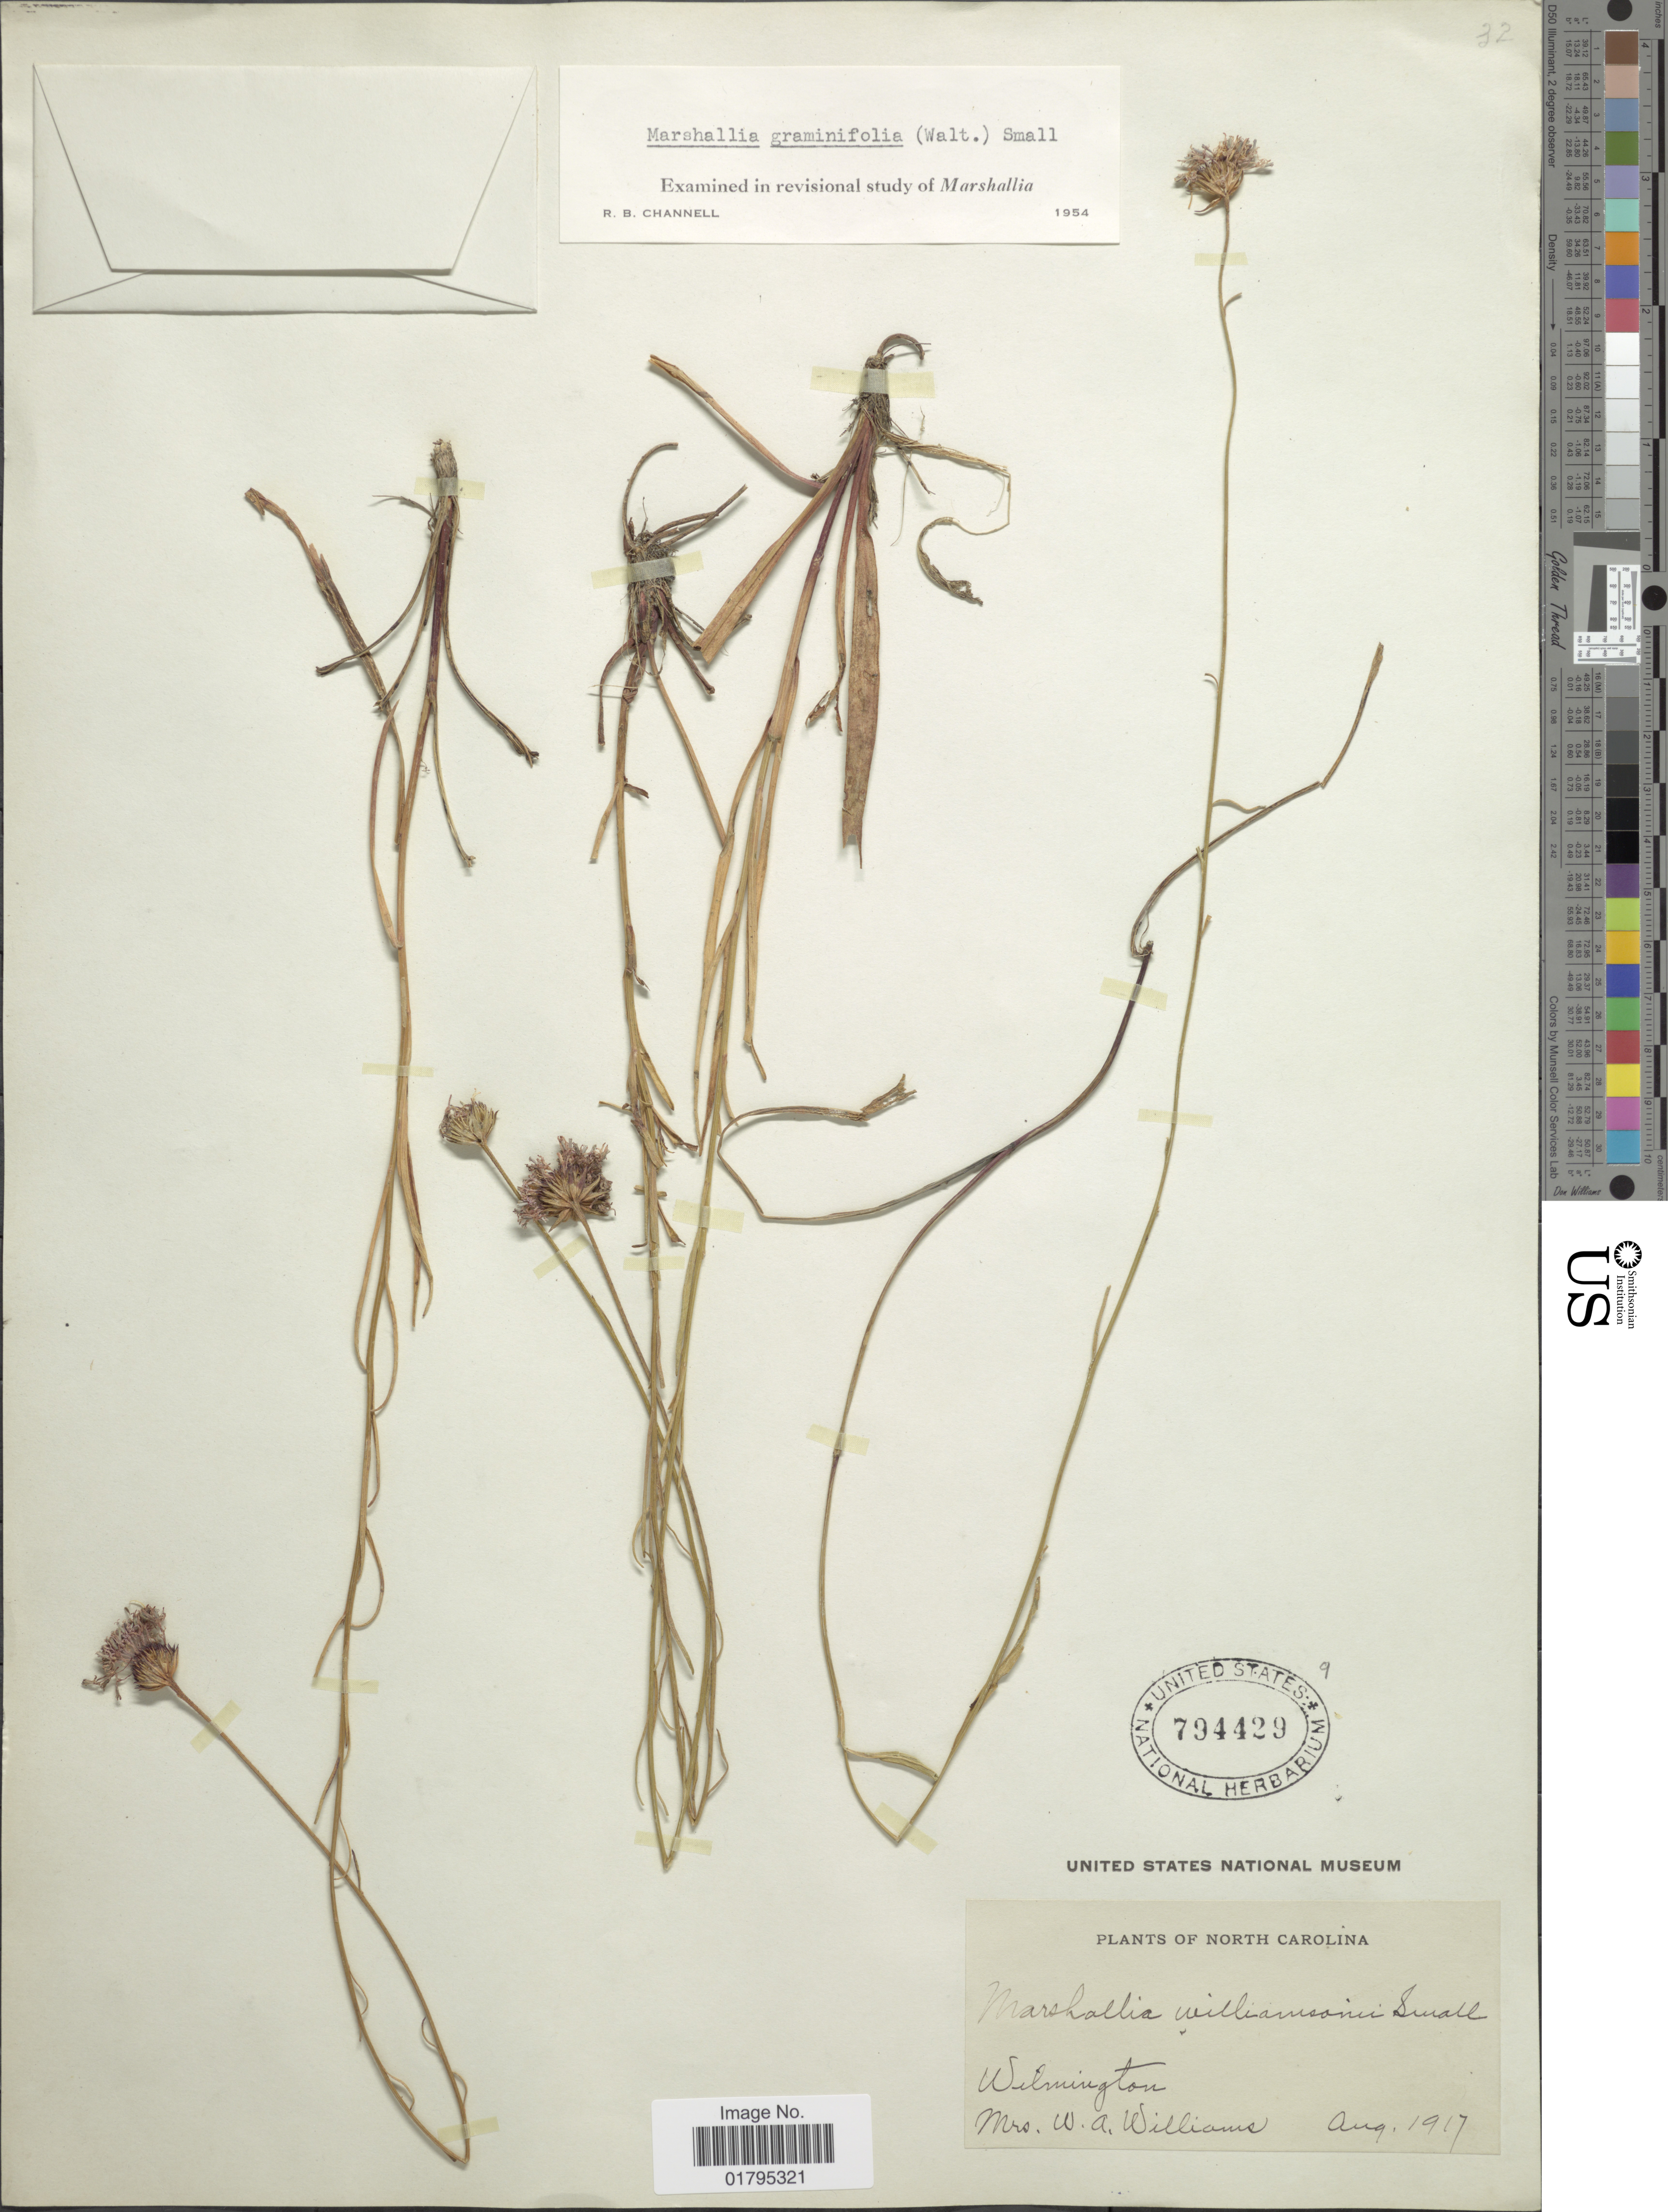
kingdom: Plantae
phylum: Tracheophyta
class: Magnoliopsida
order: Asterales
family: Asteraceae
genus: Marshallia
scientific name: Marshallia graminifolia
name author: (Walter) Small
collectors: W. Williams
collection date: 1917-08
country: United States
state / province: North Carolina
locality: Wilmington.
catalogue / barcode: US 794429